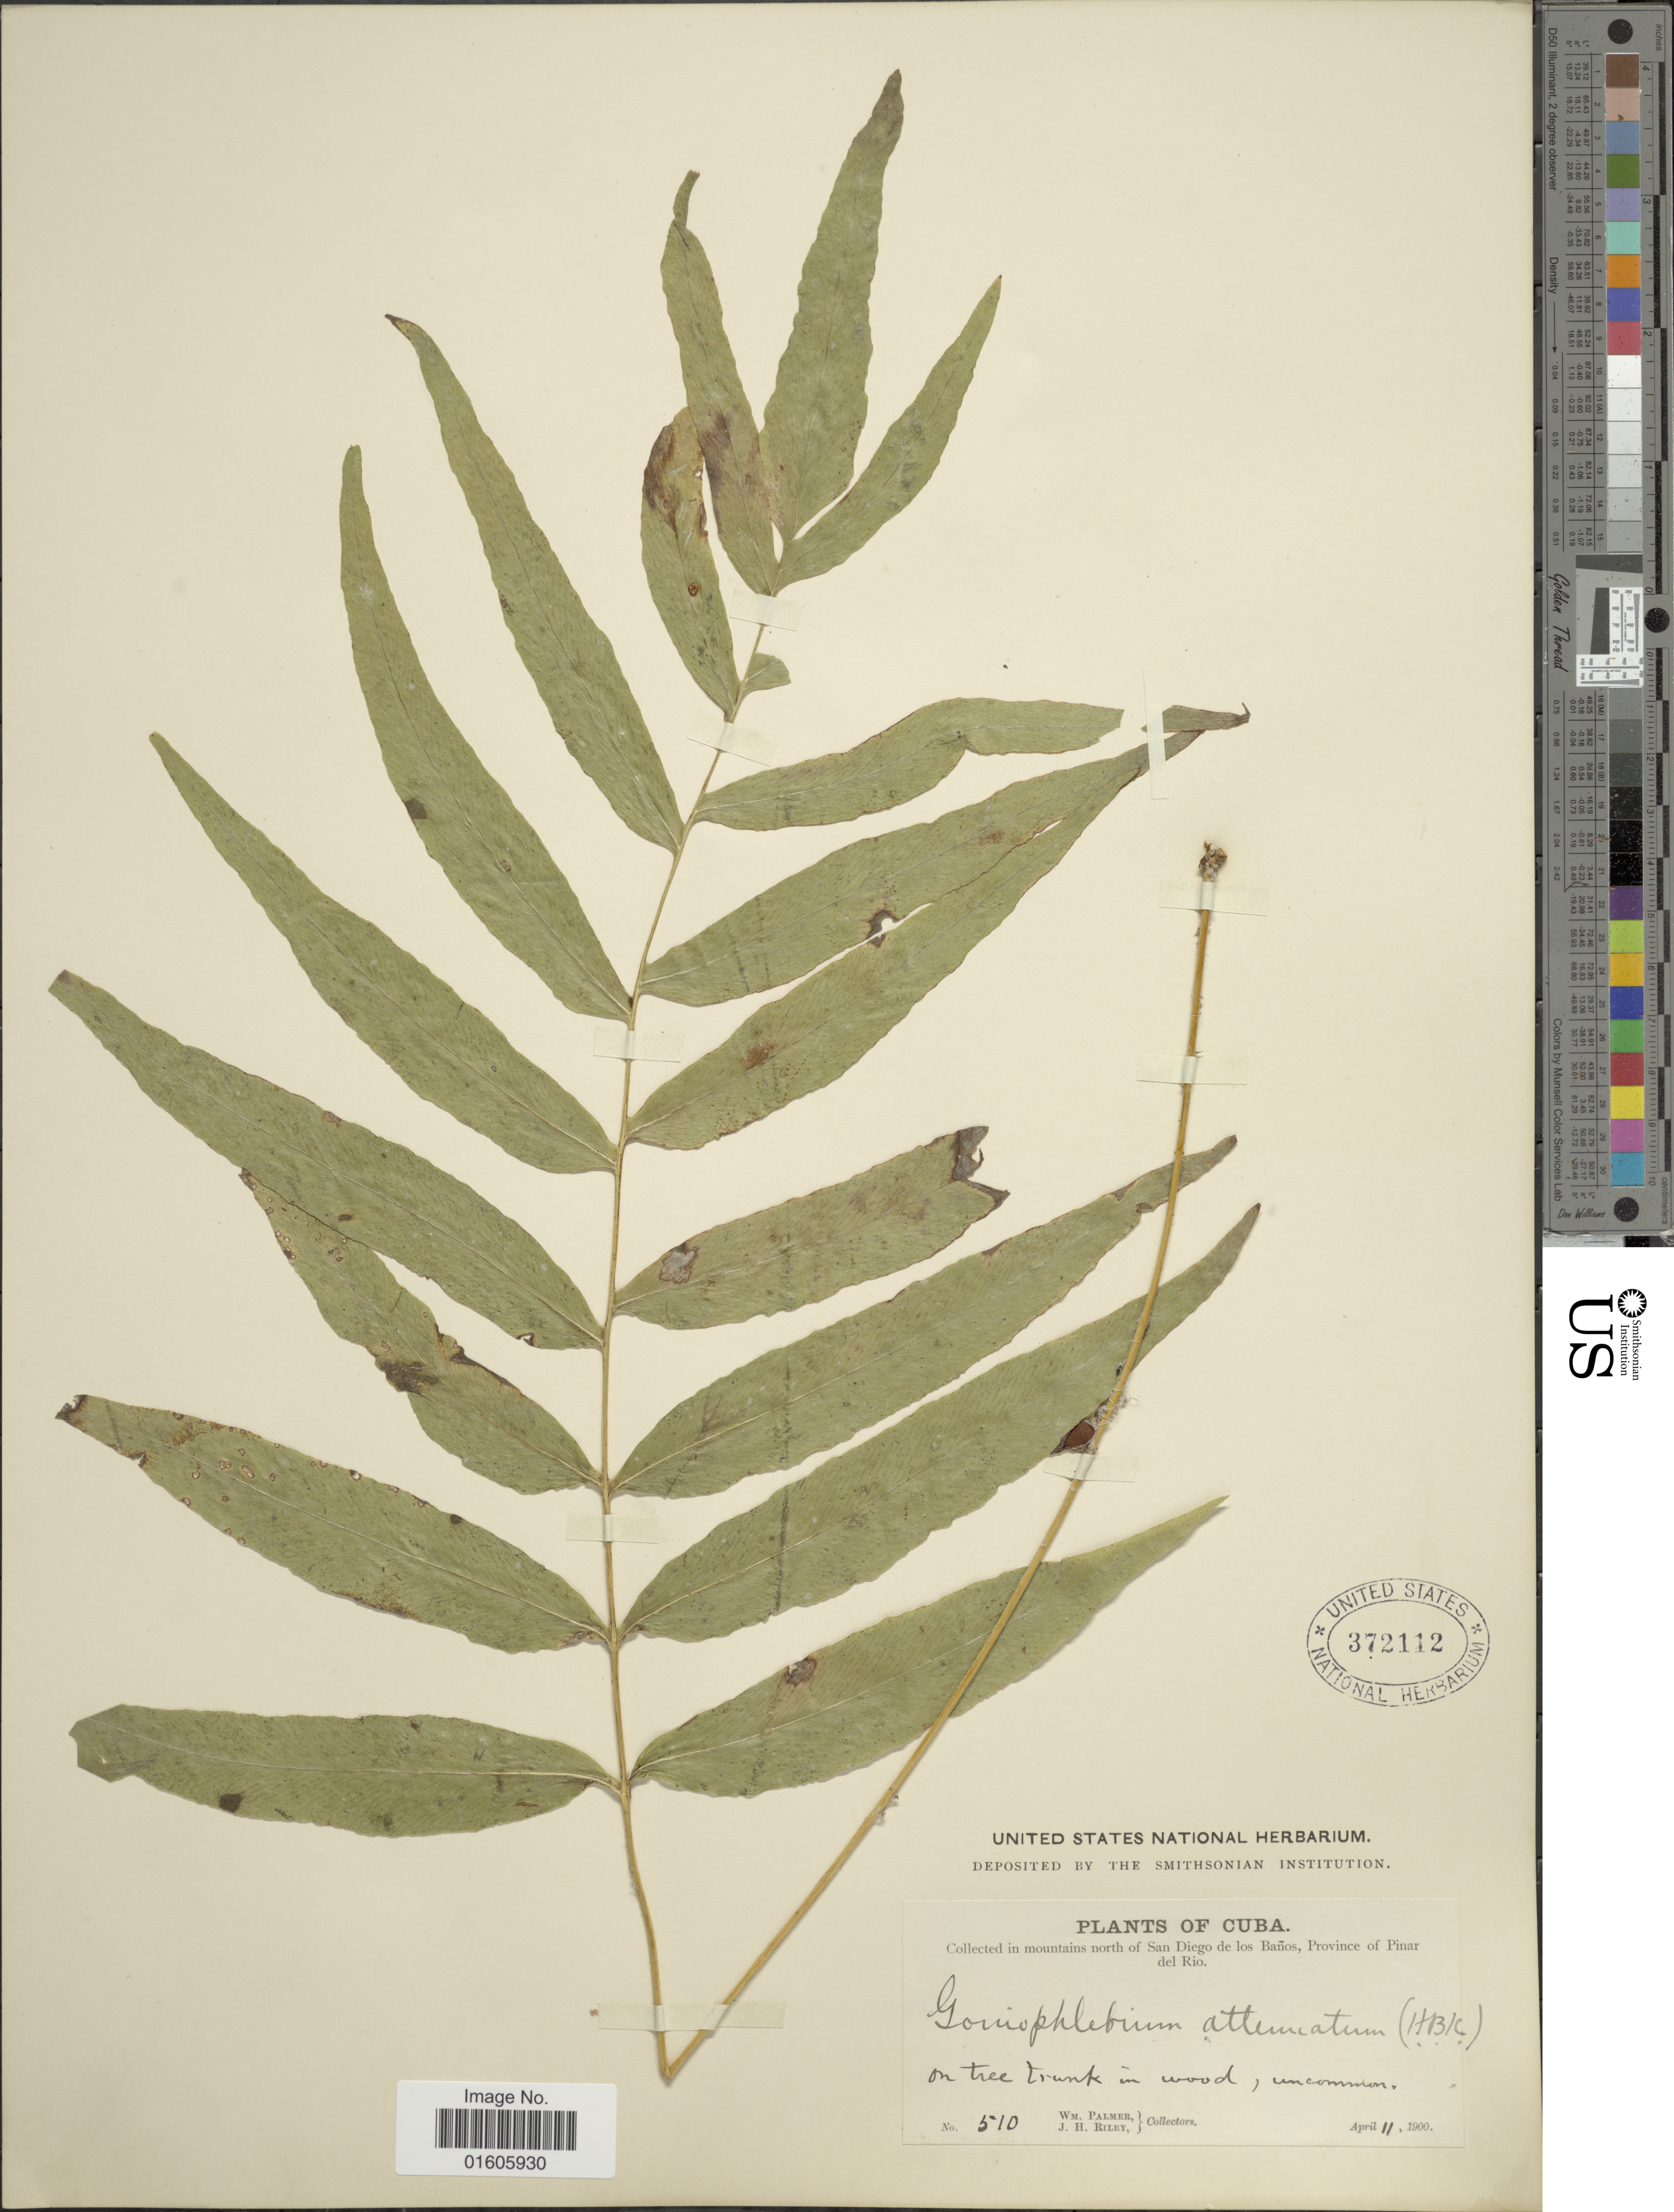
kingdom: Plantae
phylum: Tracheophyta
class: Polypodiopsida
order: Polypodiales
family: Polypodiaceae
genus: Serpocaulon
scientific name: Serpocaulon triseriale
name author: (Sw.) A.R. Sm.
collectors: W. Palmer & J. H. Riley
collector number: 510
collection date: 1900-04-11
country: Cuba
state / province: Pinar del Río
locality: In mountains north of San Diego de los Baños, Province of Pinar del Rio.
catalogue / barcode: US 372112